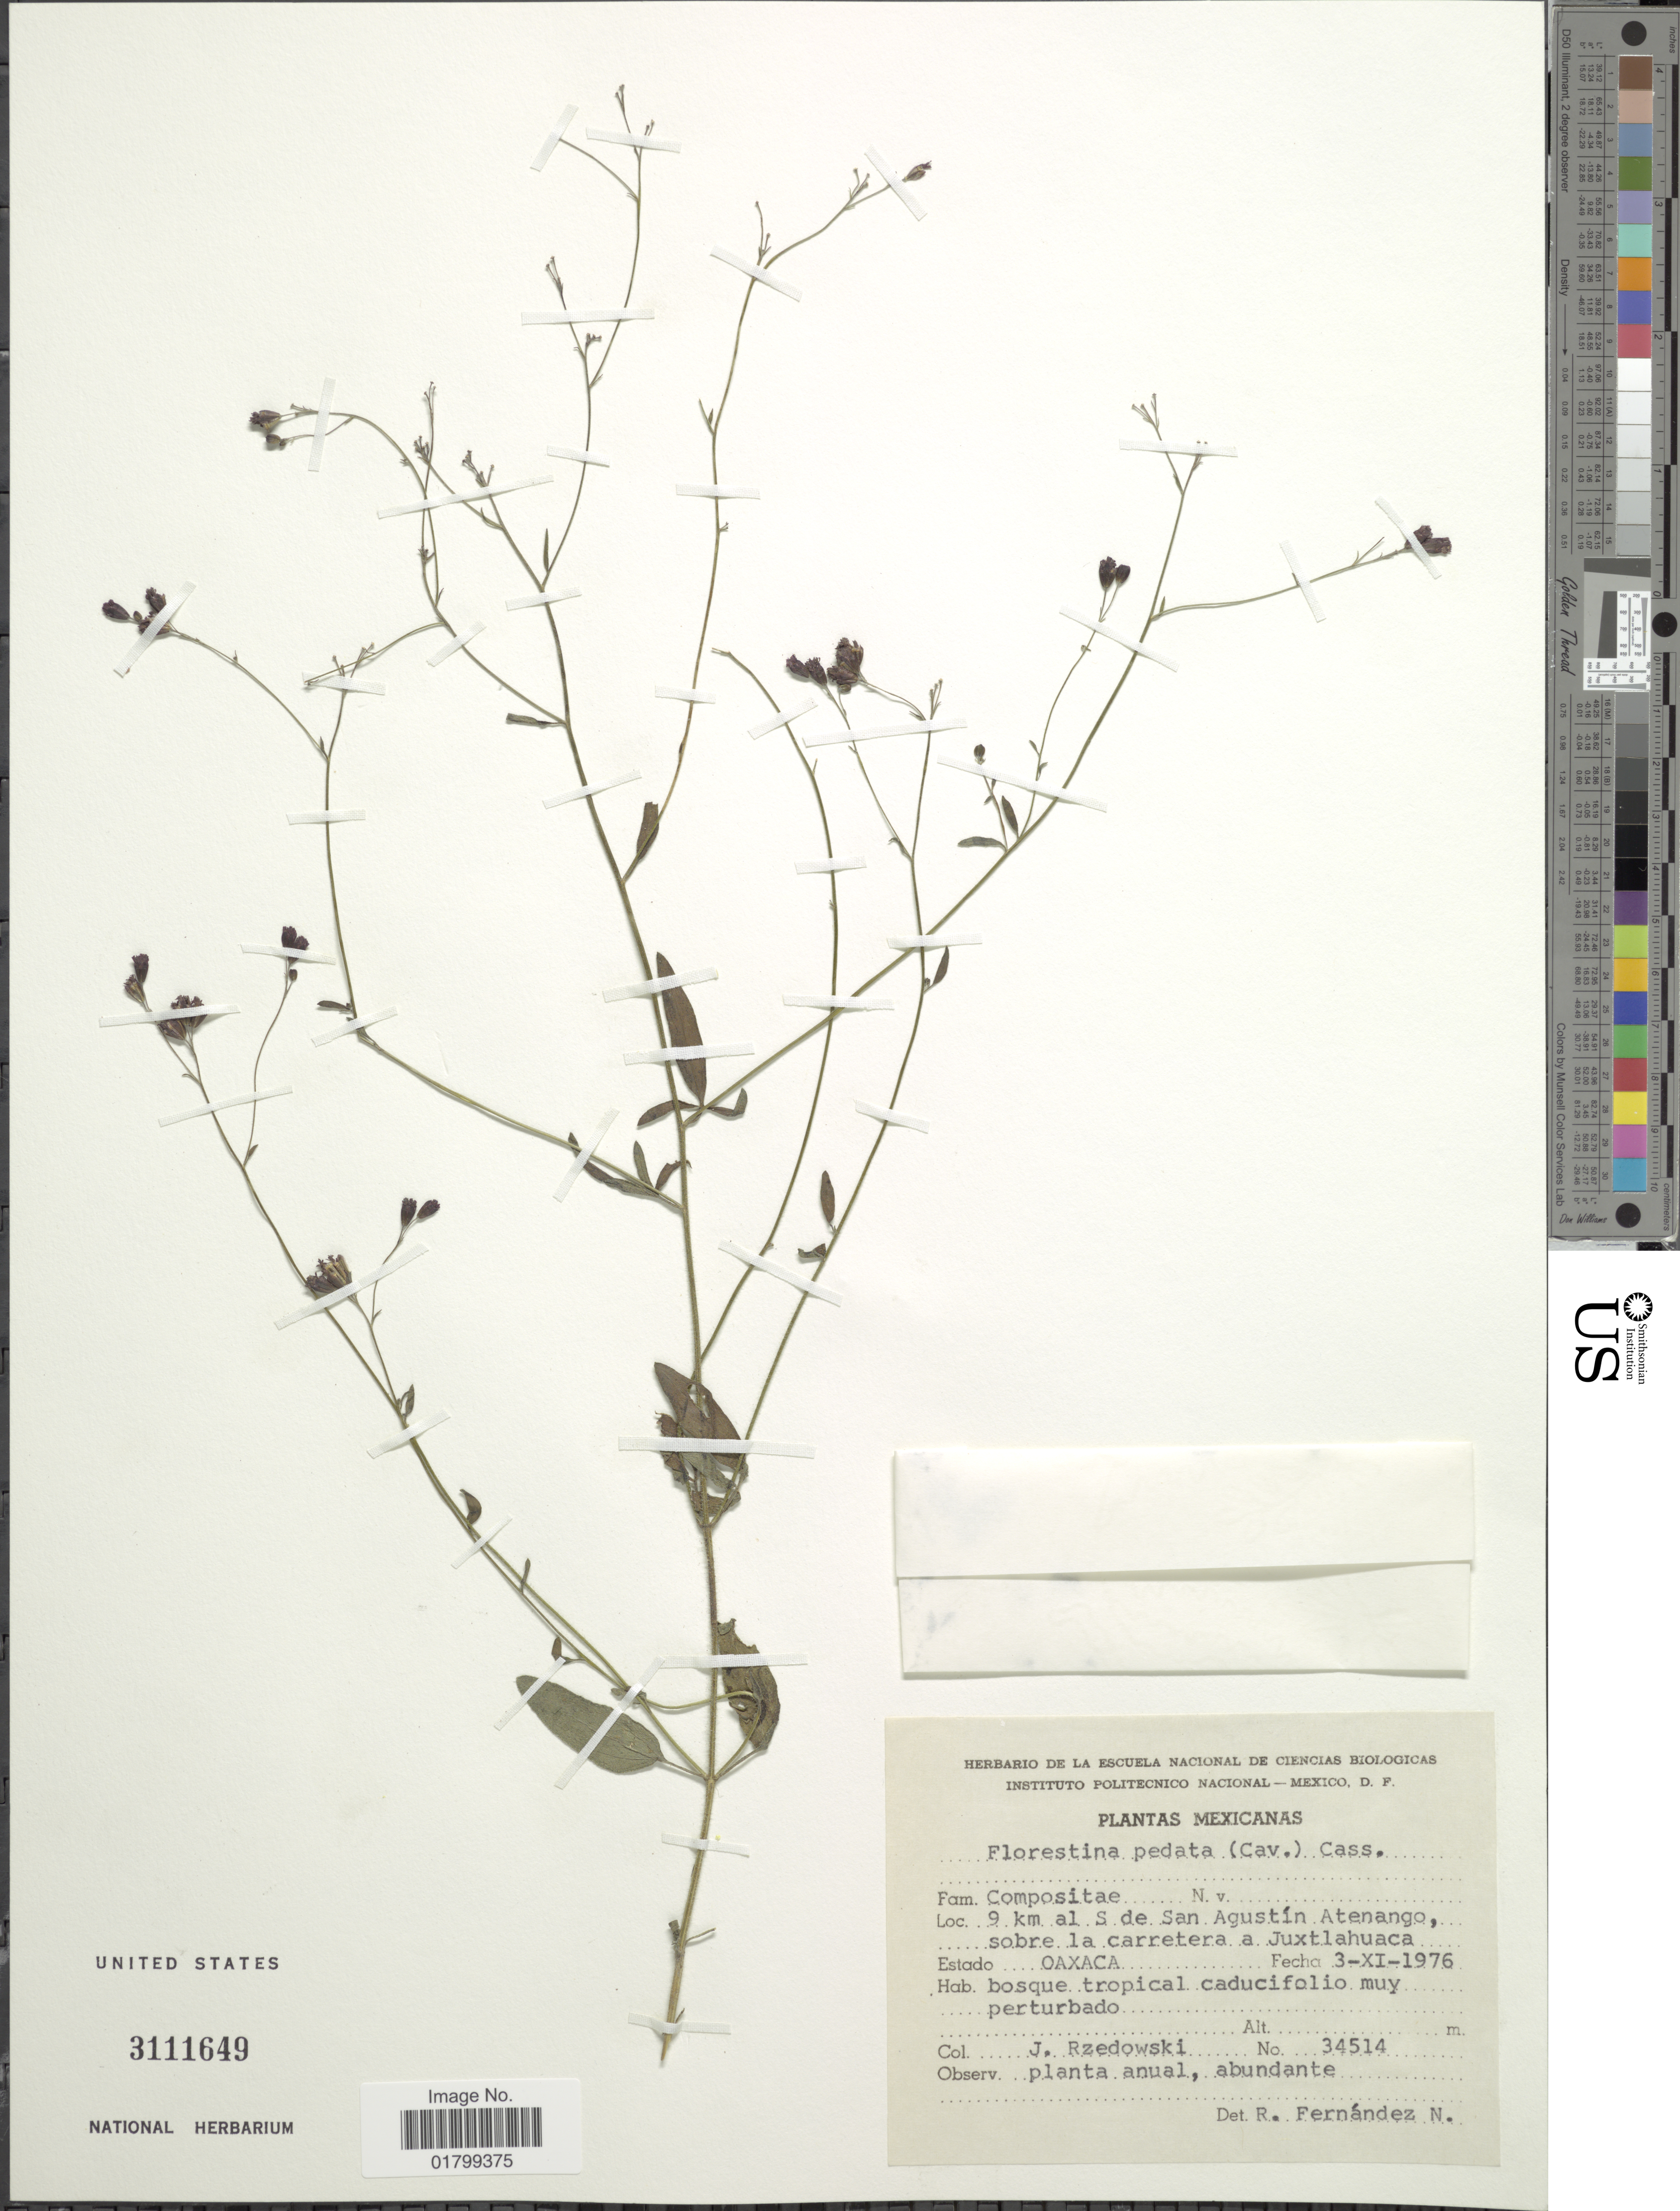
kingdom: Plantae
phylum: Tracheophyta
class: Magnoliopsida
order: Asterales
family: Asteraceae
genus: Florestina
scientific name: Florestina pedata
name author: (Cav.) Cass.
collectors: J. Rzedowski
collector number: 34514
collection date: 1976-10-03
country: Mexico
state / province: Oaxaca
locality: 9 km al S de San Agustin Atenango, sobre la carretera a Juxtlahuaca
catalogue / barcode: US 3111649